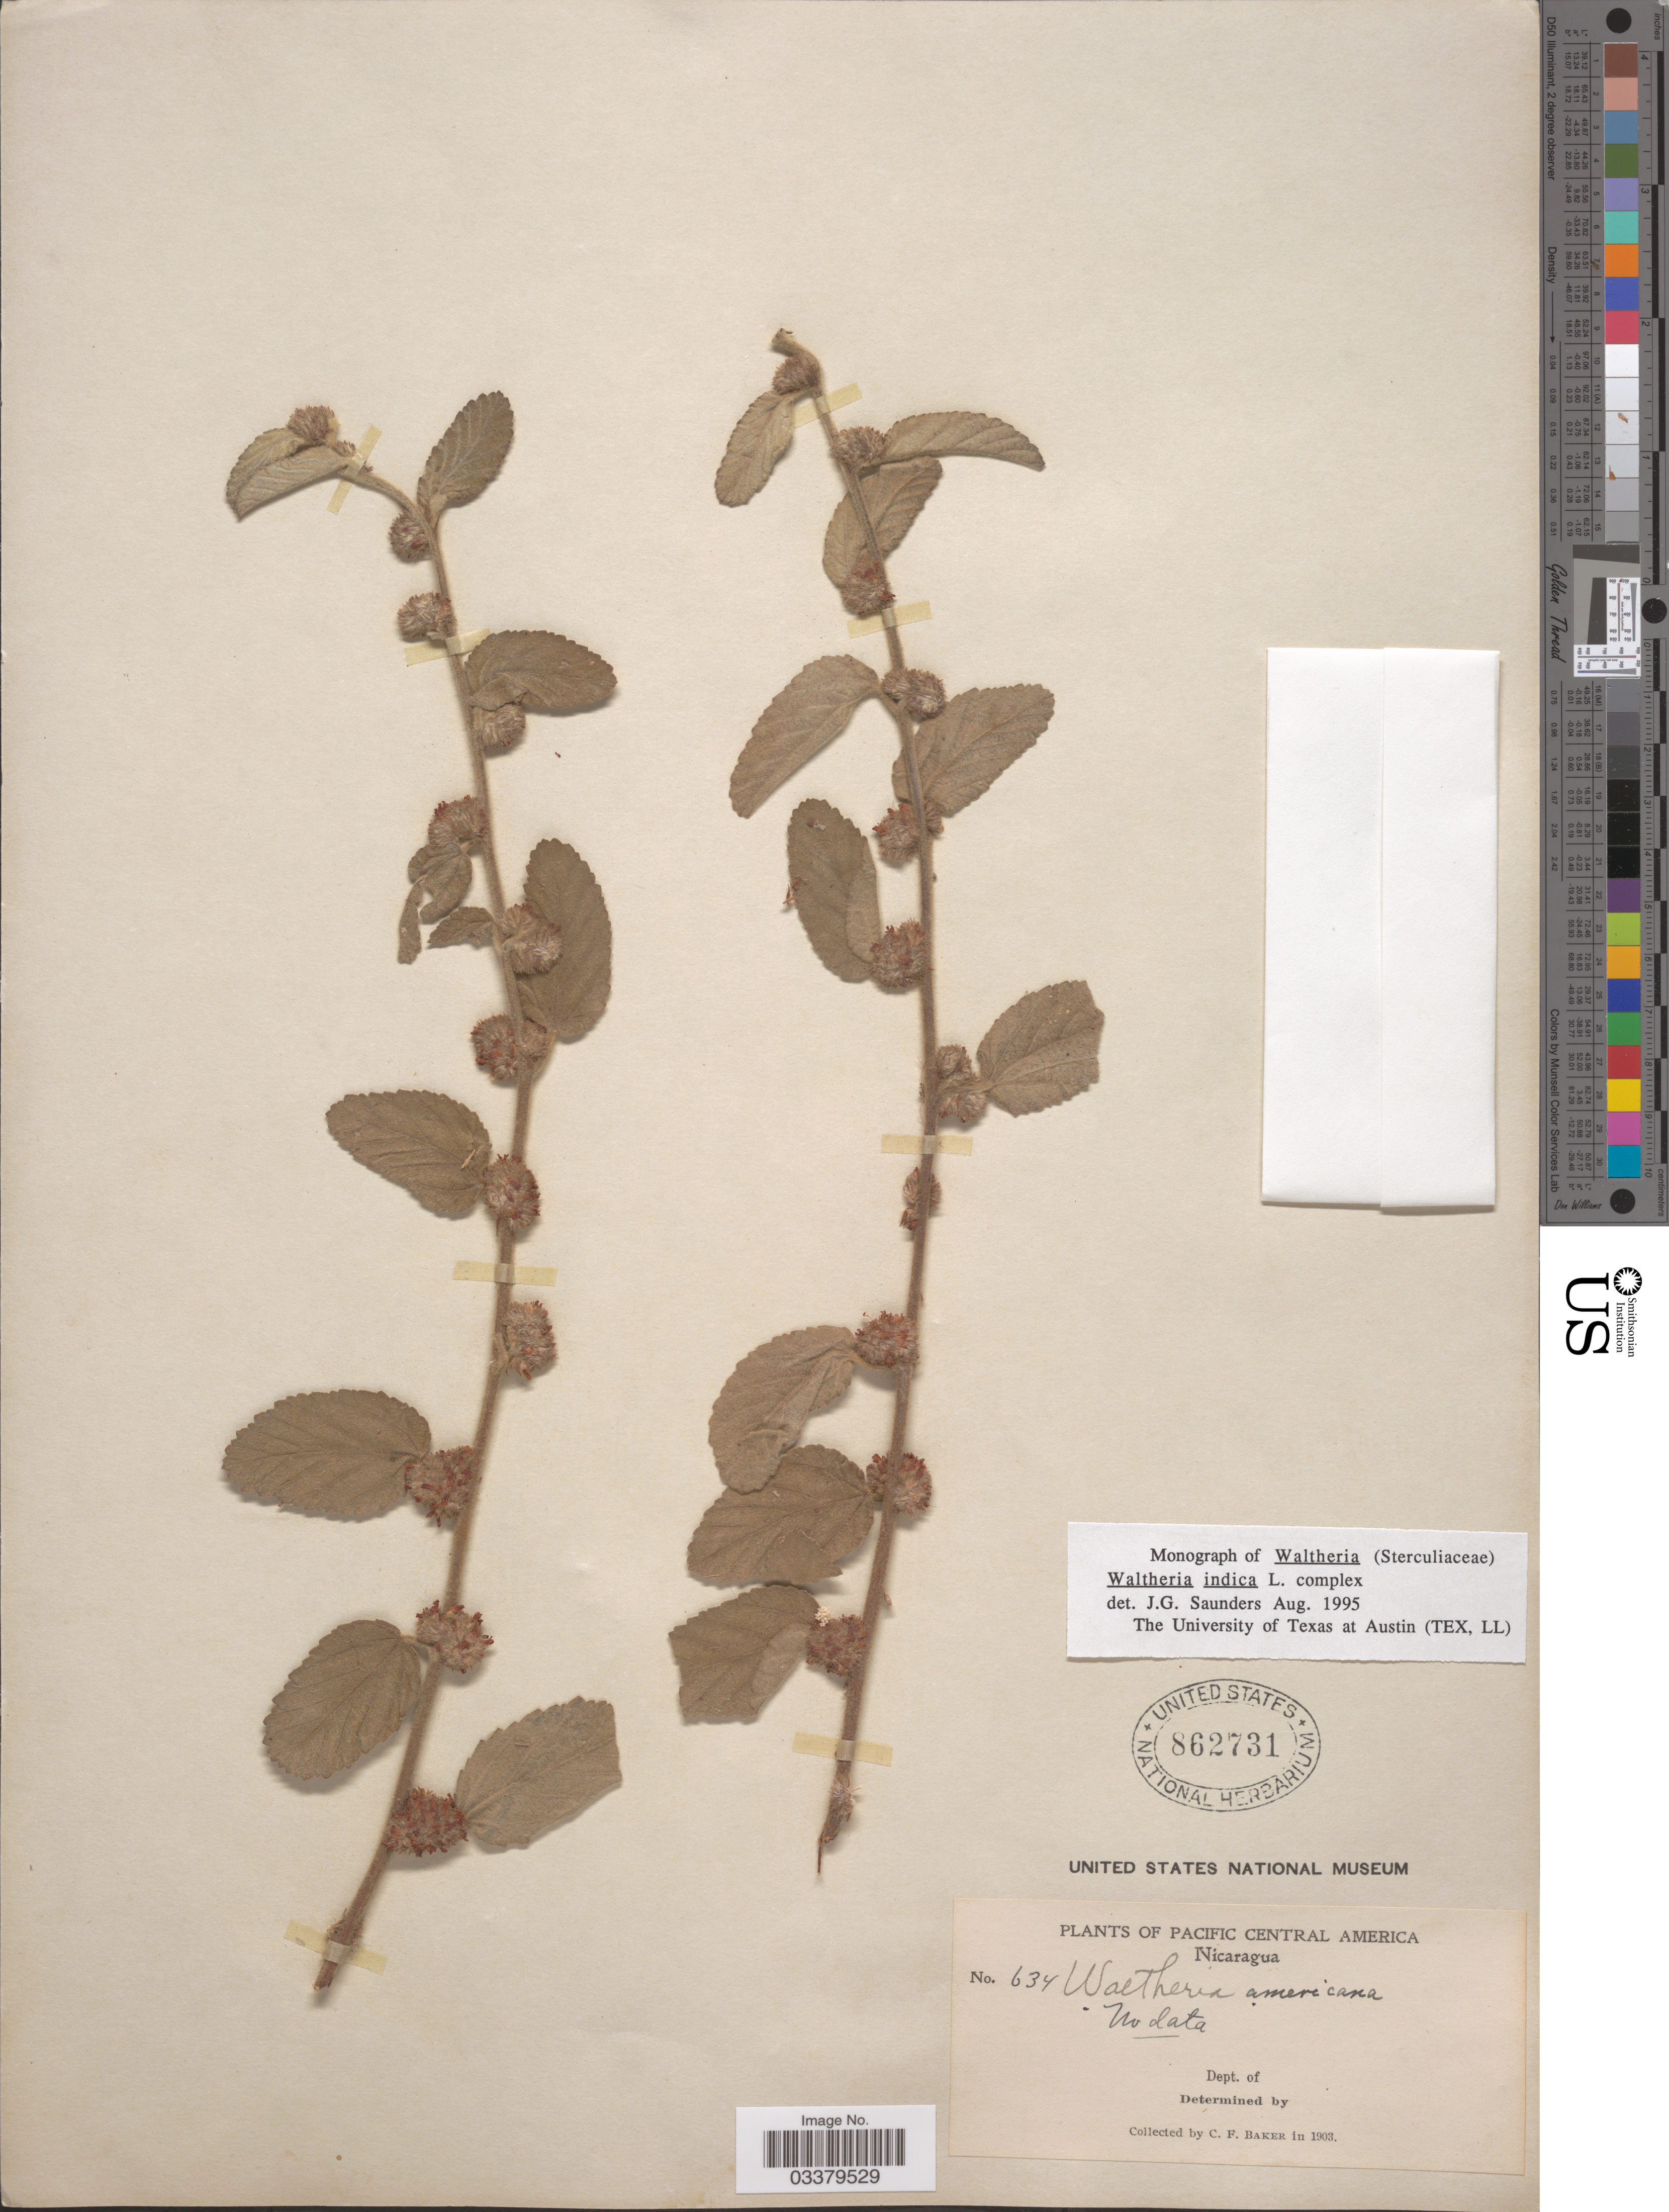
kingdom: Plantae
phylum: Tracheophyta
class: Magnoliopsida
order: Malvales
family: Malvaceae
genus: Waltheria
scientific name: Waltheria indica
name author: L.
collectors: C. F. Baker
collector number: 634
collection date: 1903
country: Nicaragua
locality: Pacific Central America.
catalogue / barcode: US 862731